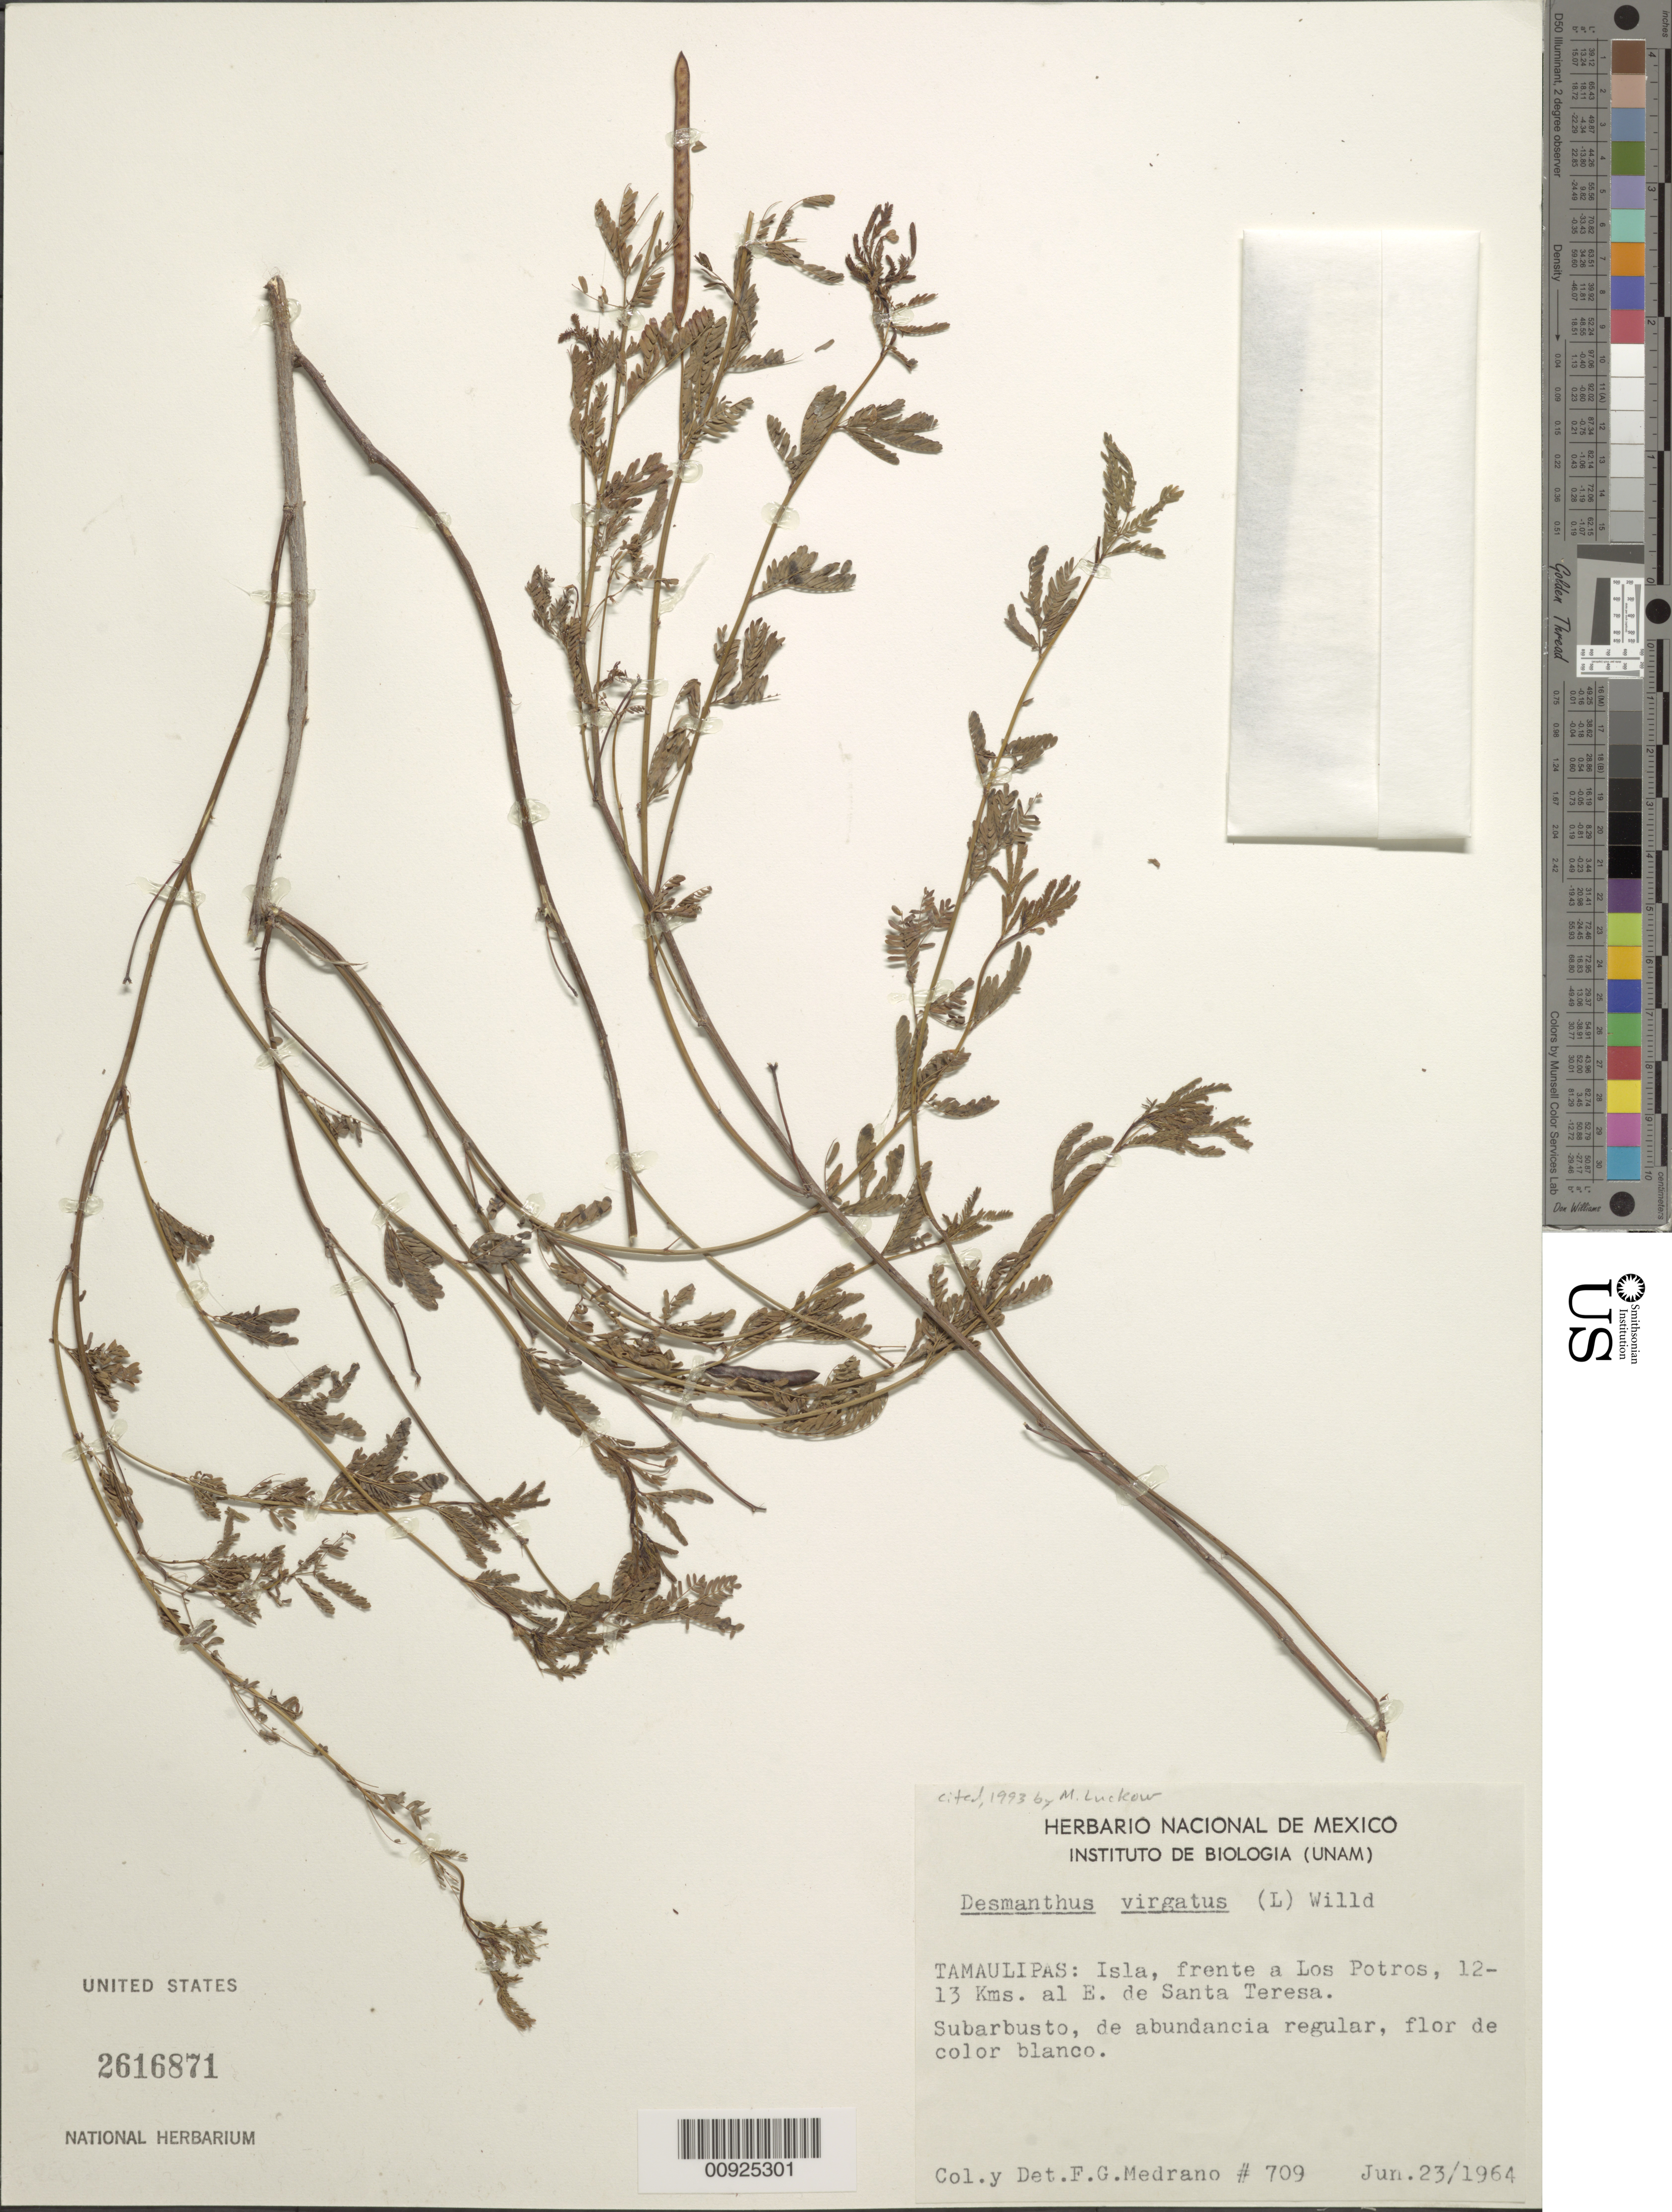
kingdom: Plantae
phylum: Tracheophyta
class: Magnoliopsida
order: Fabales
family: Fabaceae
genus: Desmanthus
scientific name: Desmanthus virgatus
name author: (L.) Willd.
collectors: F. Medrano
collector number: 709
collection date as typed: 23 Jun 1964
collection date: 1964-06-23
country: Mexico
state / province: Tamaulipas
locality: Tamaulipas: Isla, frente a Los Potros, 12 - 13 kms. al E. de Santa Teresa.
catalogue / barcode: US 2616871